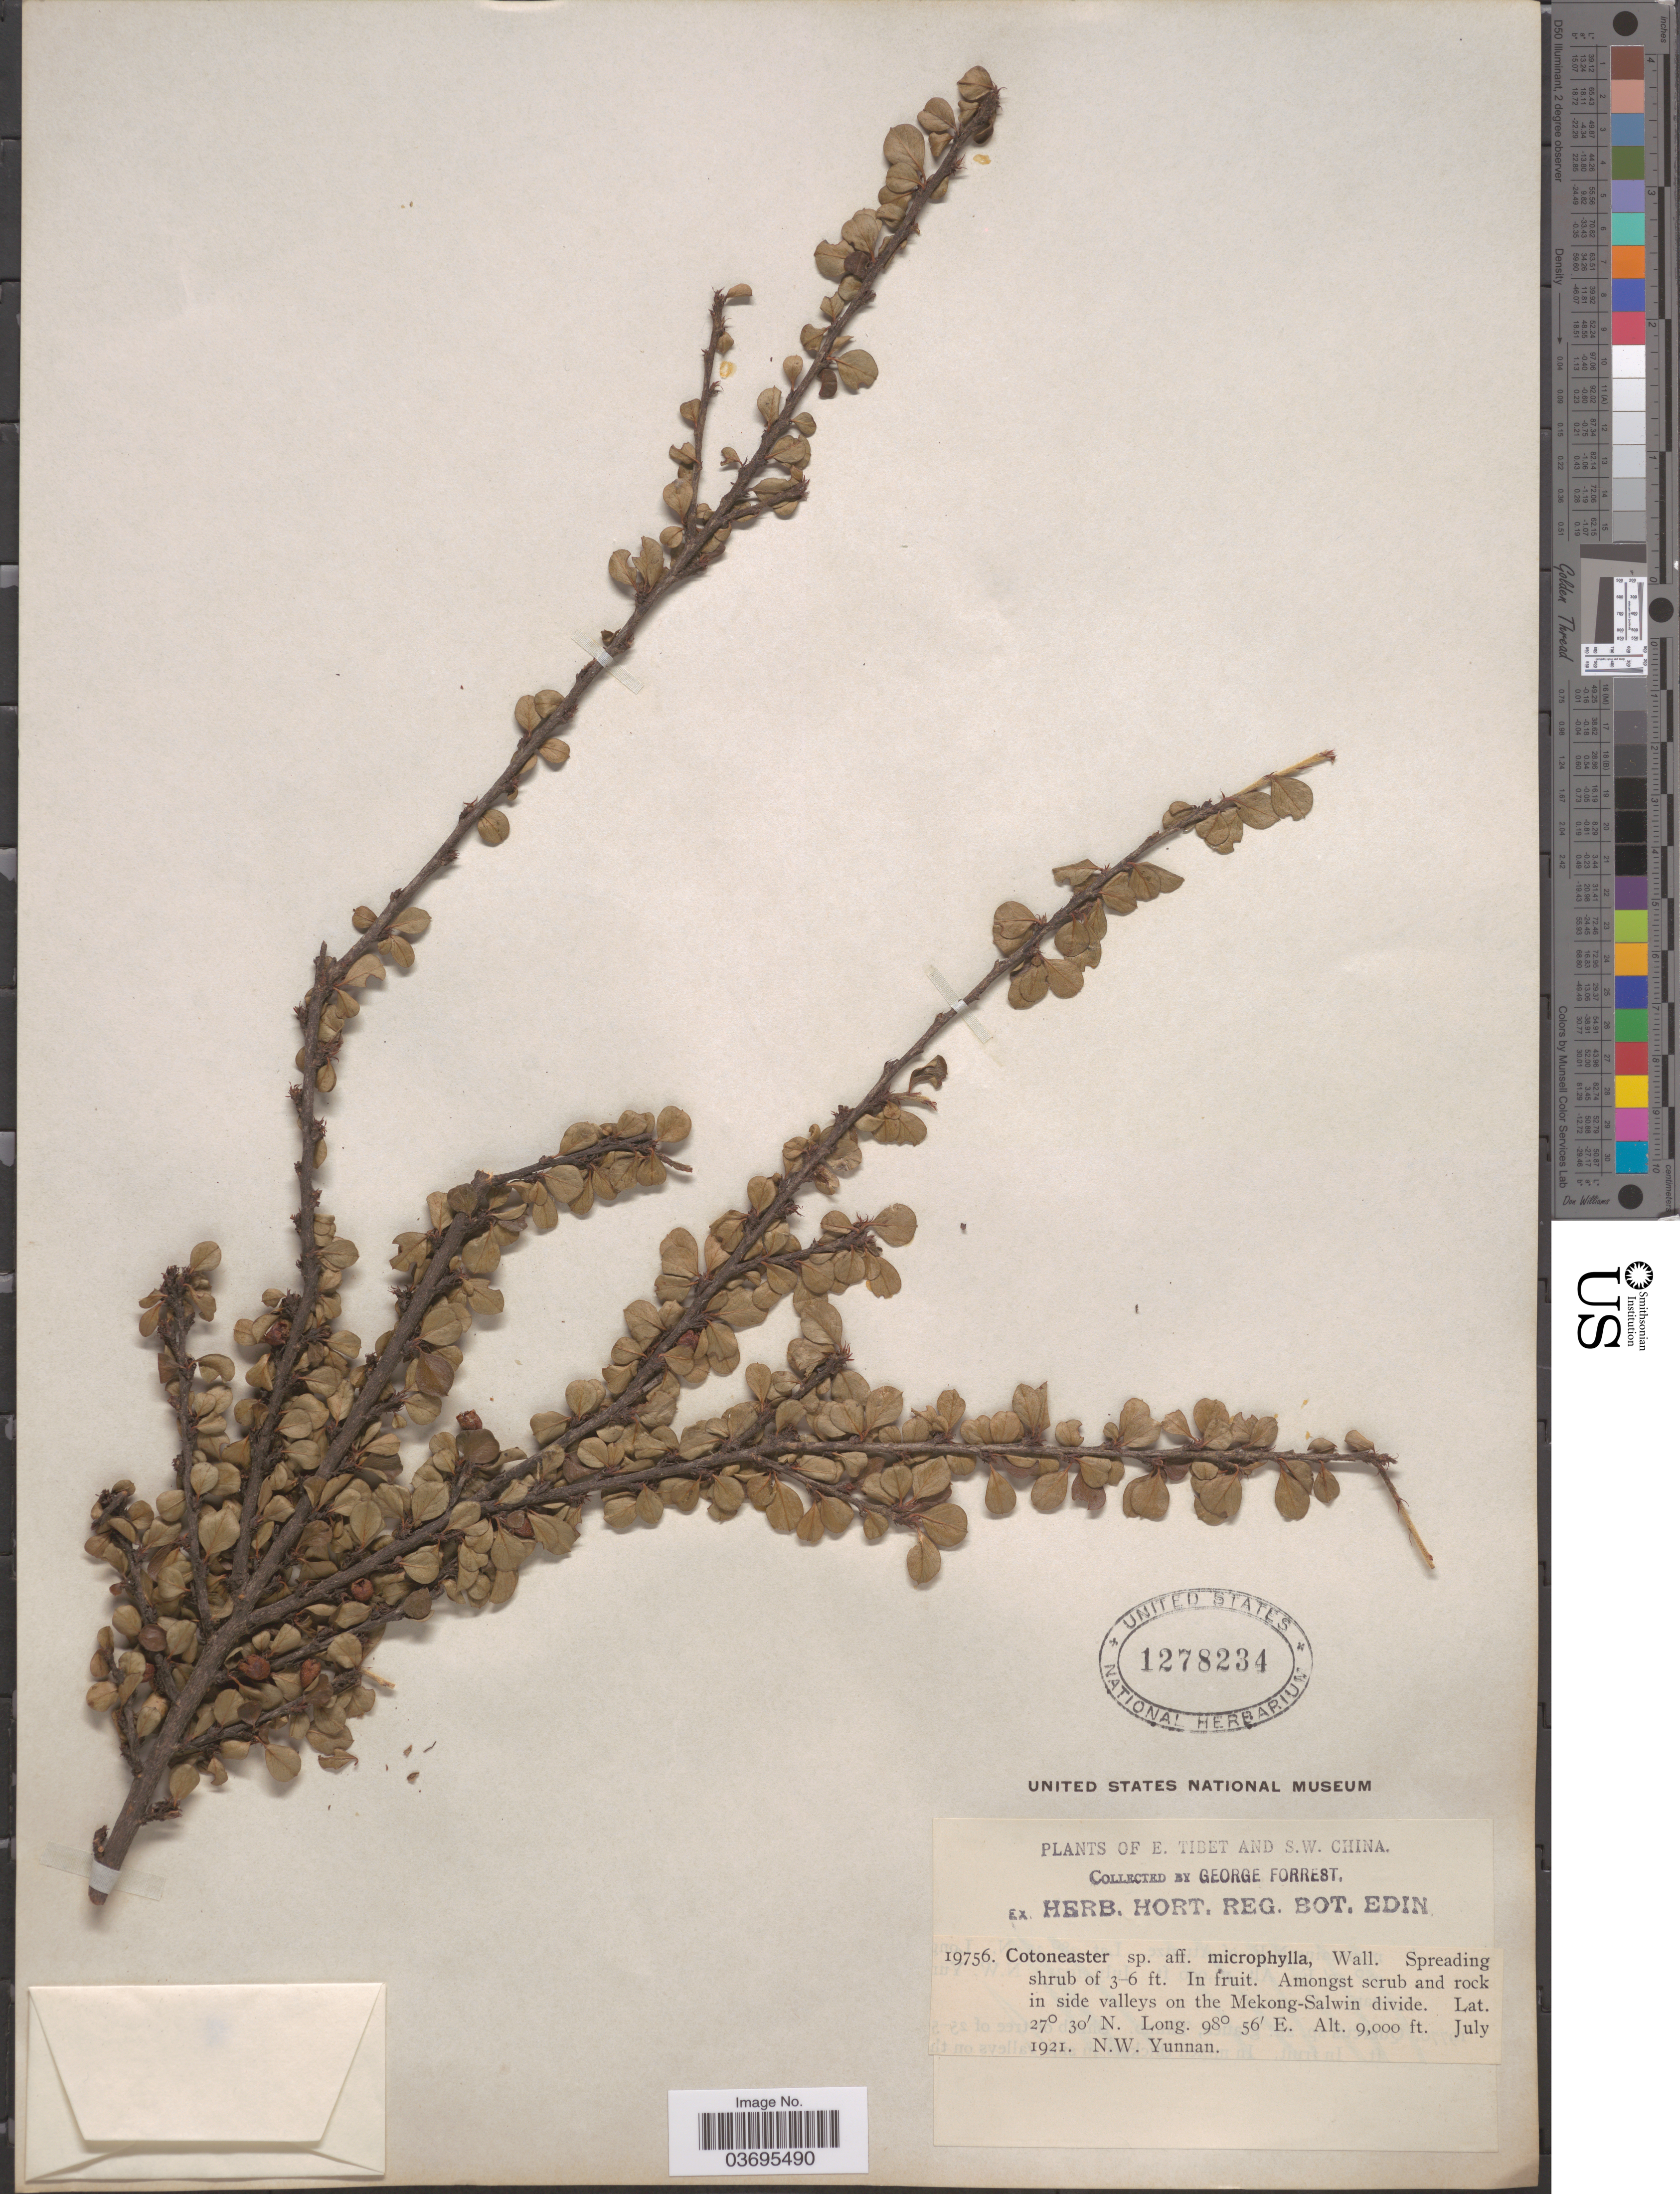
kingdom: Plantae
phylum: Tracheophyta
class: Magnoliopsida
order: Rosales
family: Rosaceae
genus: Cotoneaster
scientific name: Cotoneaster microphyllus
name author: Wall ex Lindl.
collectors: G. Forrest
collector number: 19756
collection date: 1921-07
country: China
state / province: Yunnan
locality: E. Tibet and S.W. China. Amongst scrub and rock in side valleys on the Mekong-Salwin divide. N.W. Yunnan.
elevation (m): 2743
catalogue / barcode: US 1278234